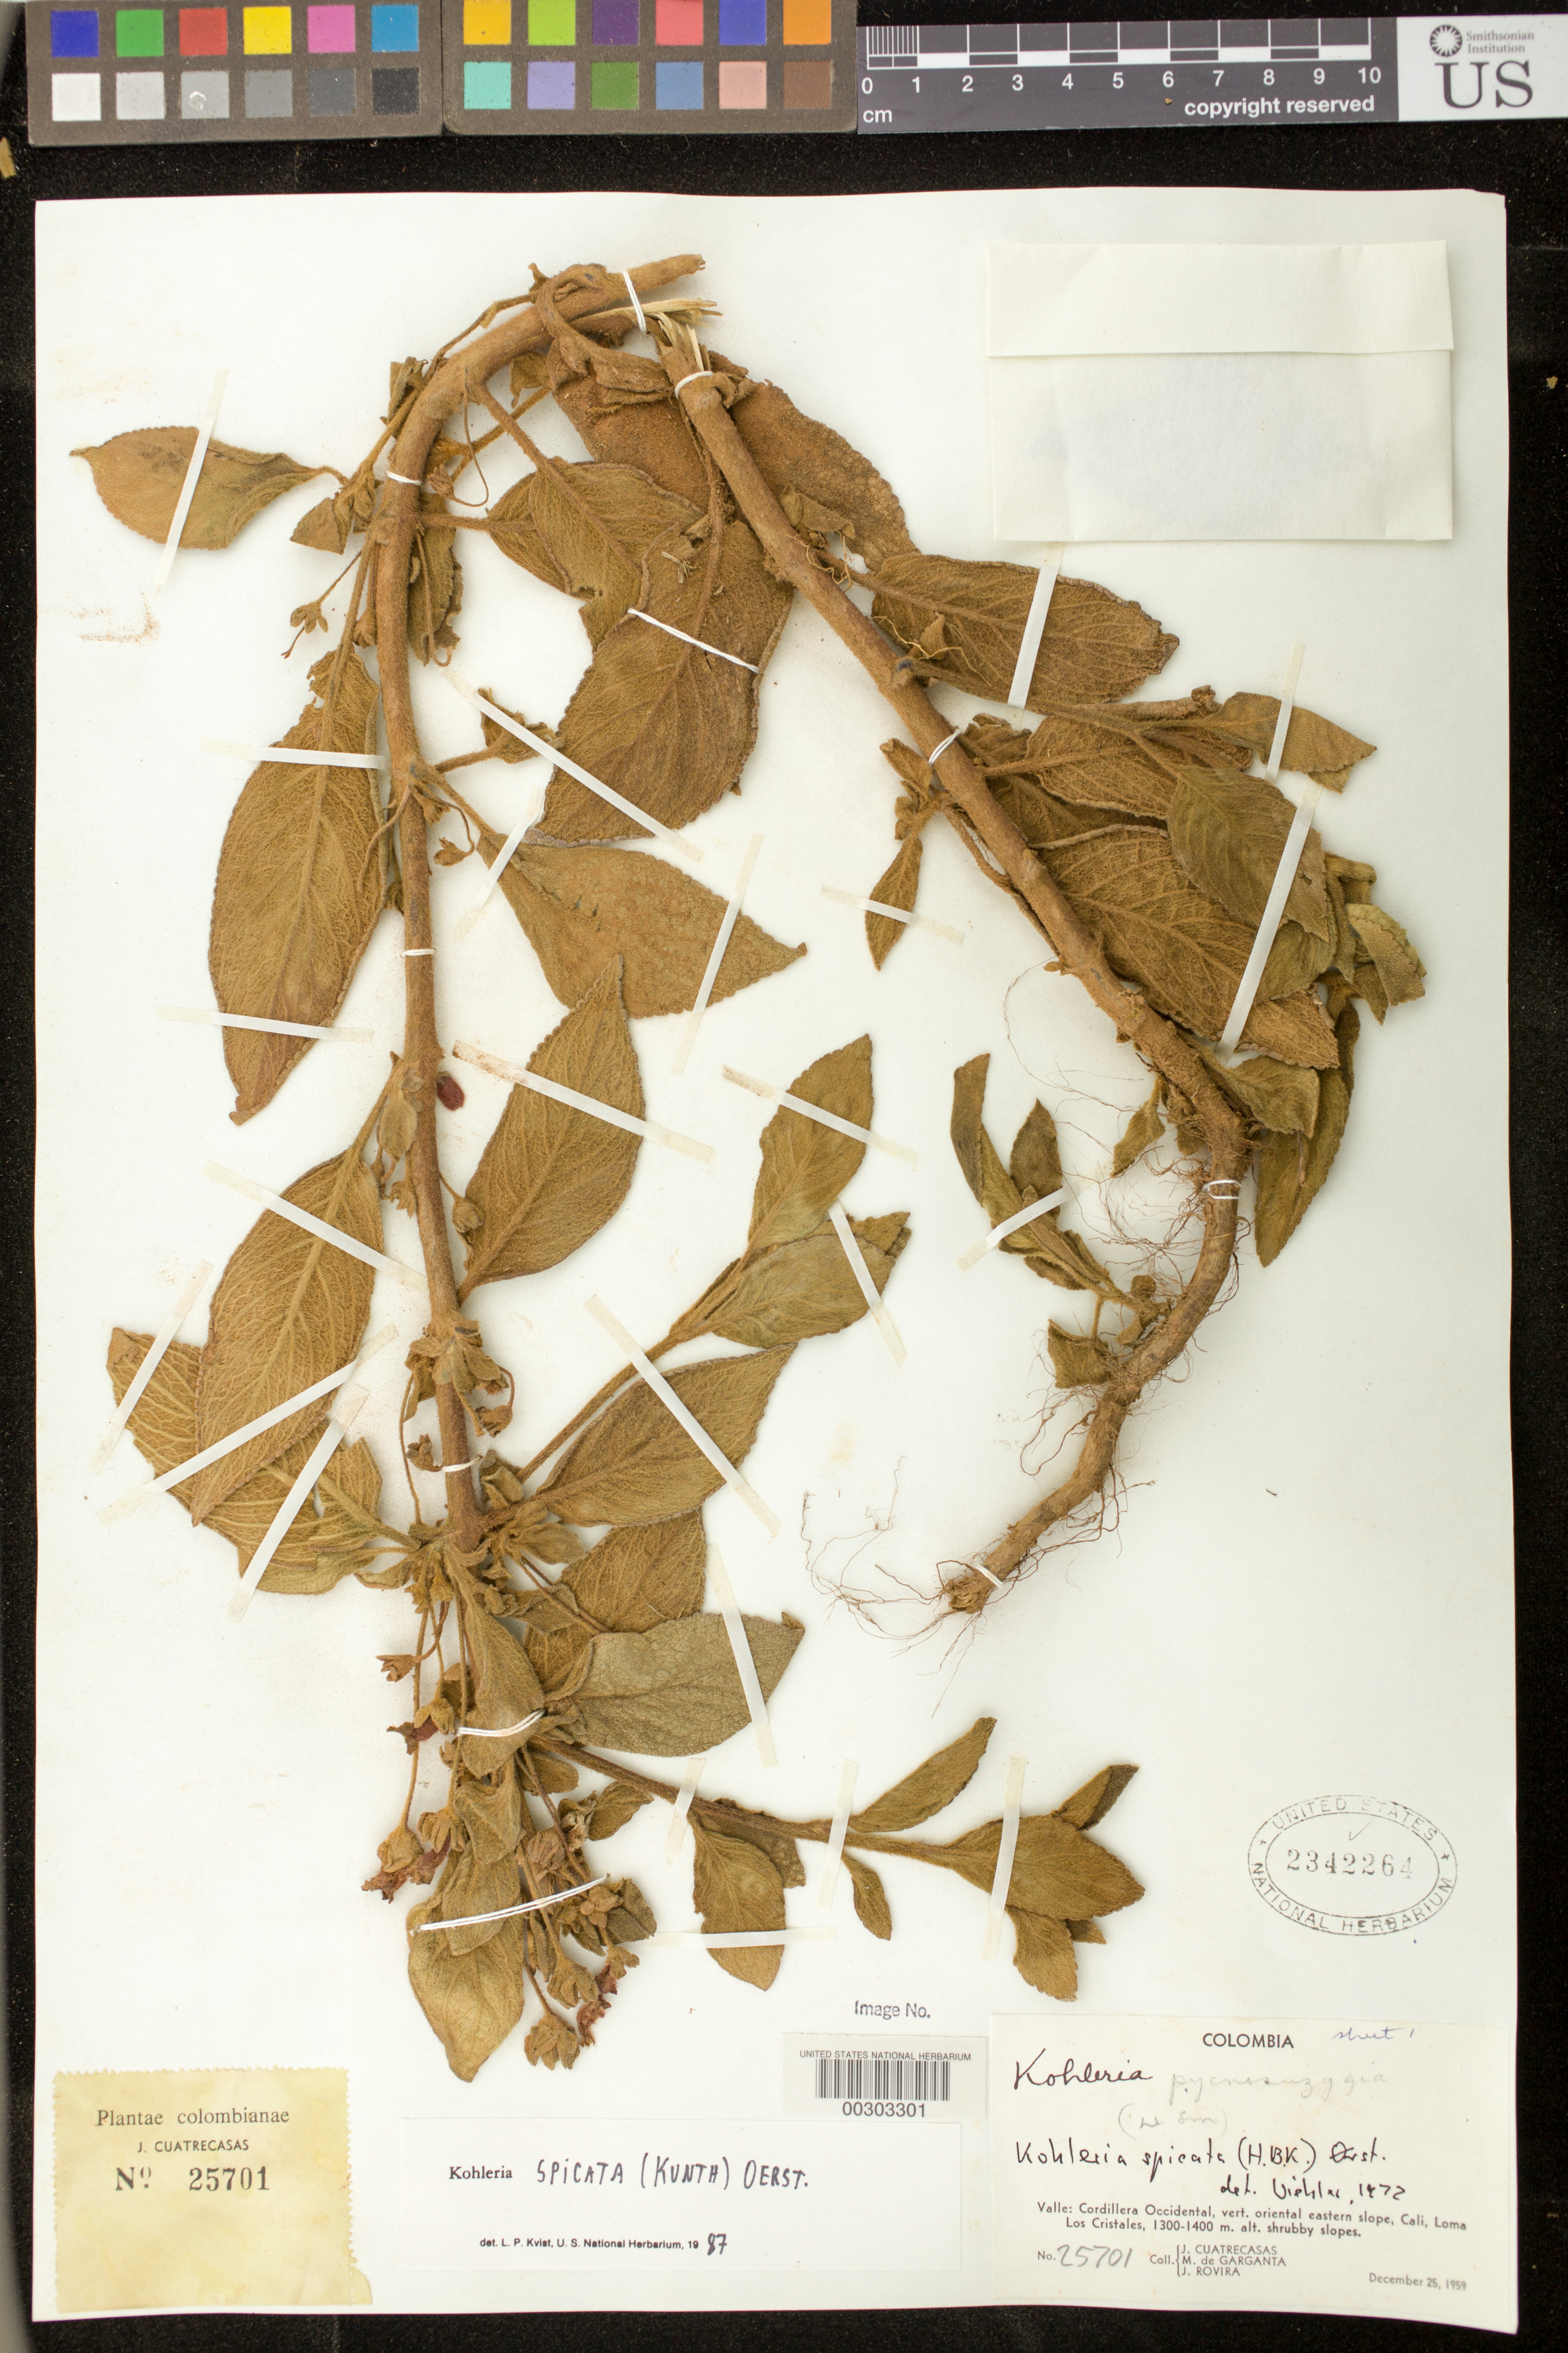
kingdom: Plantae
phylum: Tracheophyta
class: Magnoliopsida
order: Lamiales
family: Gesneriaceae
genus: Kohleria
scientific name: Kohleria spicata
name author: (Kunth) Oerst.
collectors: J. Cuatrecasas, M. Garganta & -. Rovira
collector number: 25701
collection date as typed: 25 Dec 1959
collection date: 1959-12-25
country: Colombia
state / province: Valle del Cauca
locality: Cordillera Occidental, eastern slope, Cali, Loma los Cristales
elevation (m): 1300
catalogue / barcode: US 2342264